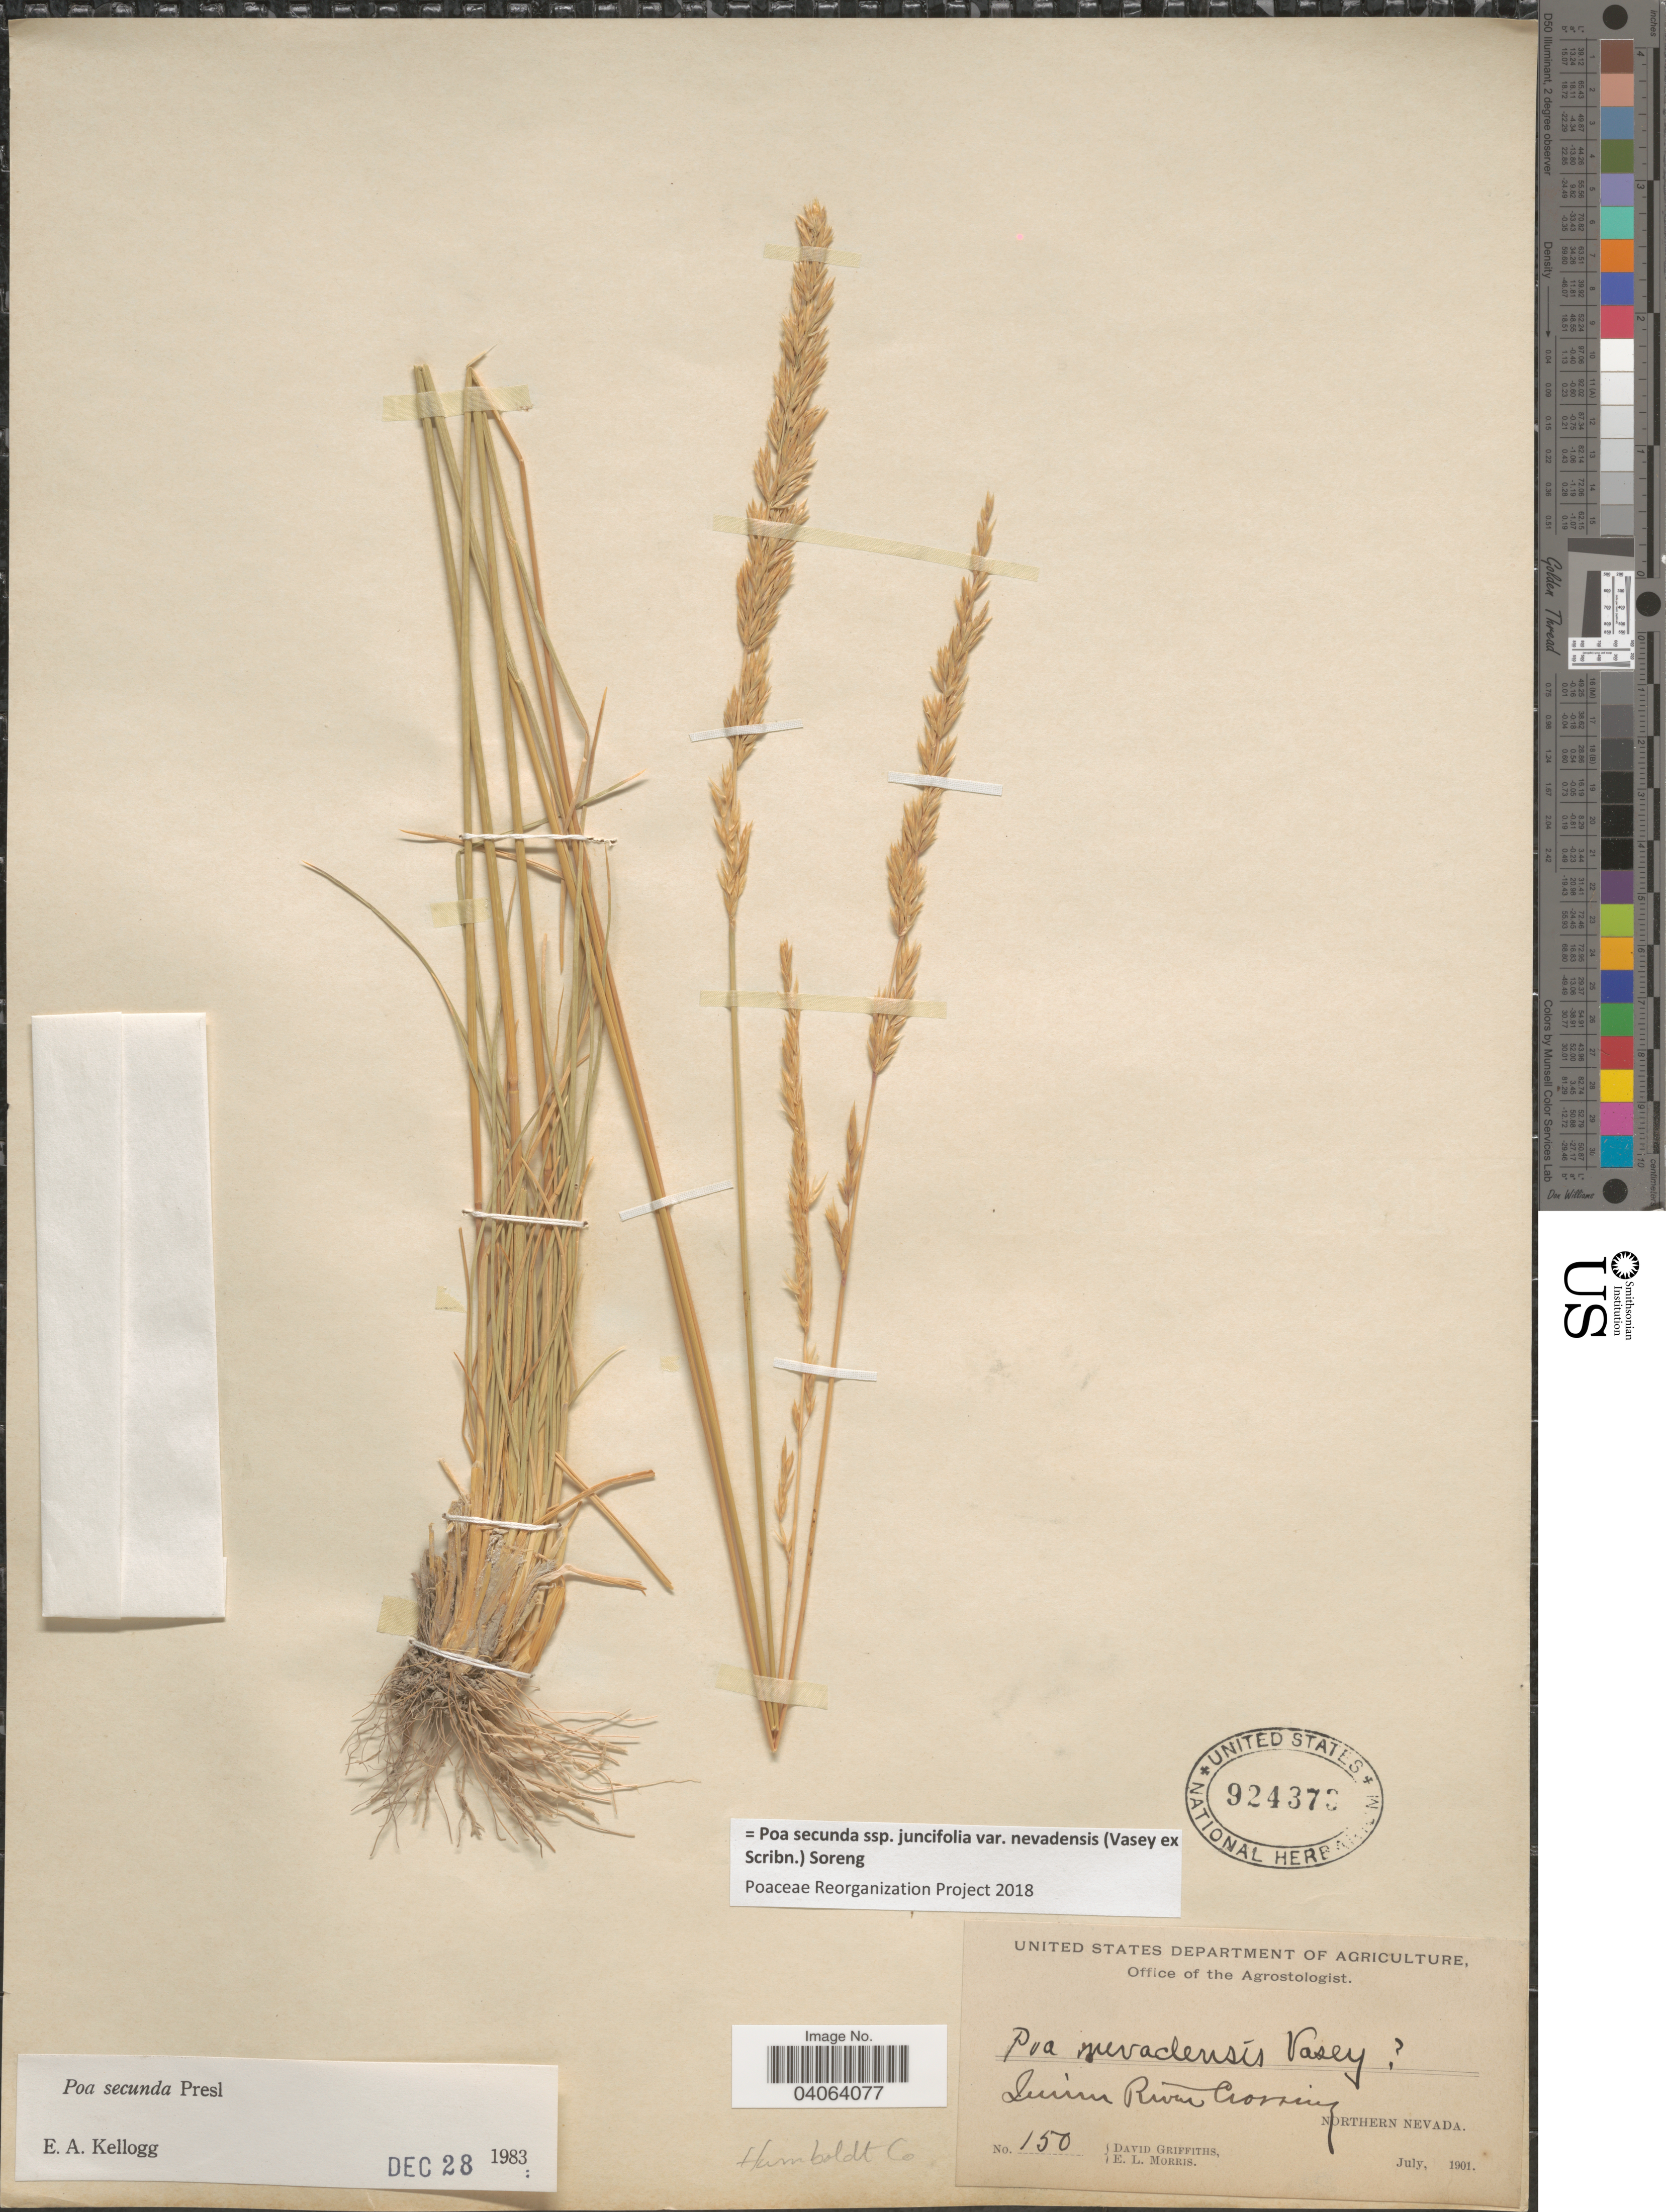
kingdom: Plantae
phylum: Tracheophyta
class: Liliopsida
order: Poales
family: Poaceae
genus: Poa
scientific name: Poa secunda subsp. juncifolia var. nevadensis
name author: (Vasey ex Scribn.) Soreng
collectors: D. Griffiths & E. Morris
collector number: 150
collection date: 1901-07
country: United States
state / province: Nevada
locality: Quinn River Crossing. Northern Nevada. Humboldt Co.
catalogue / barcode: US 924373